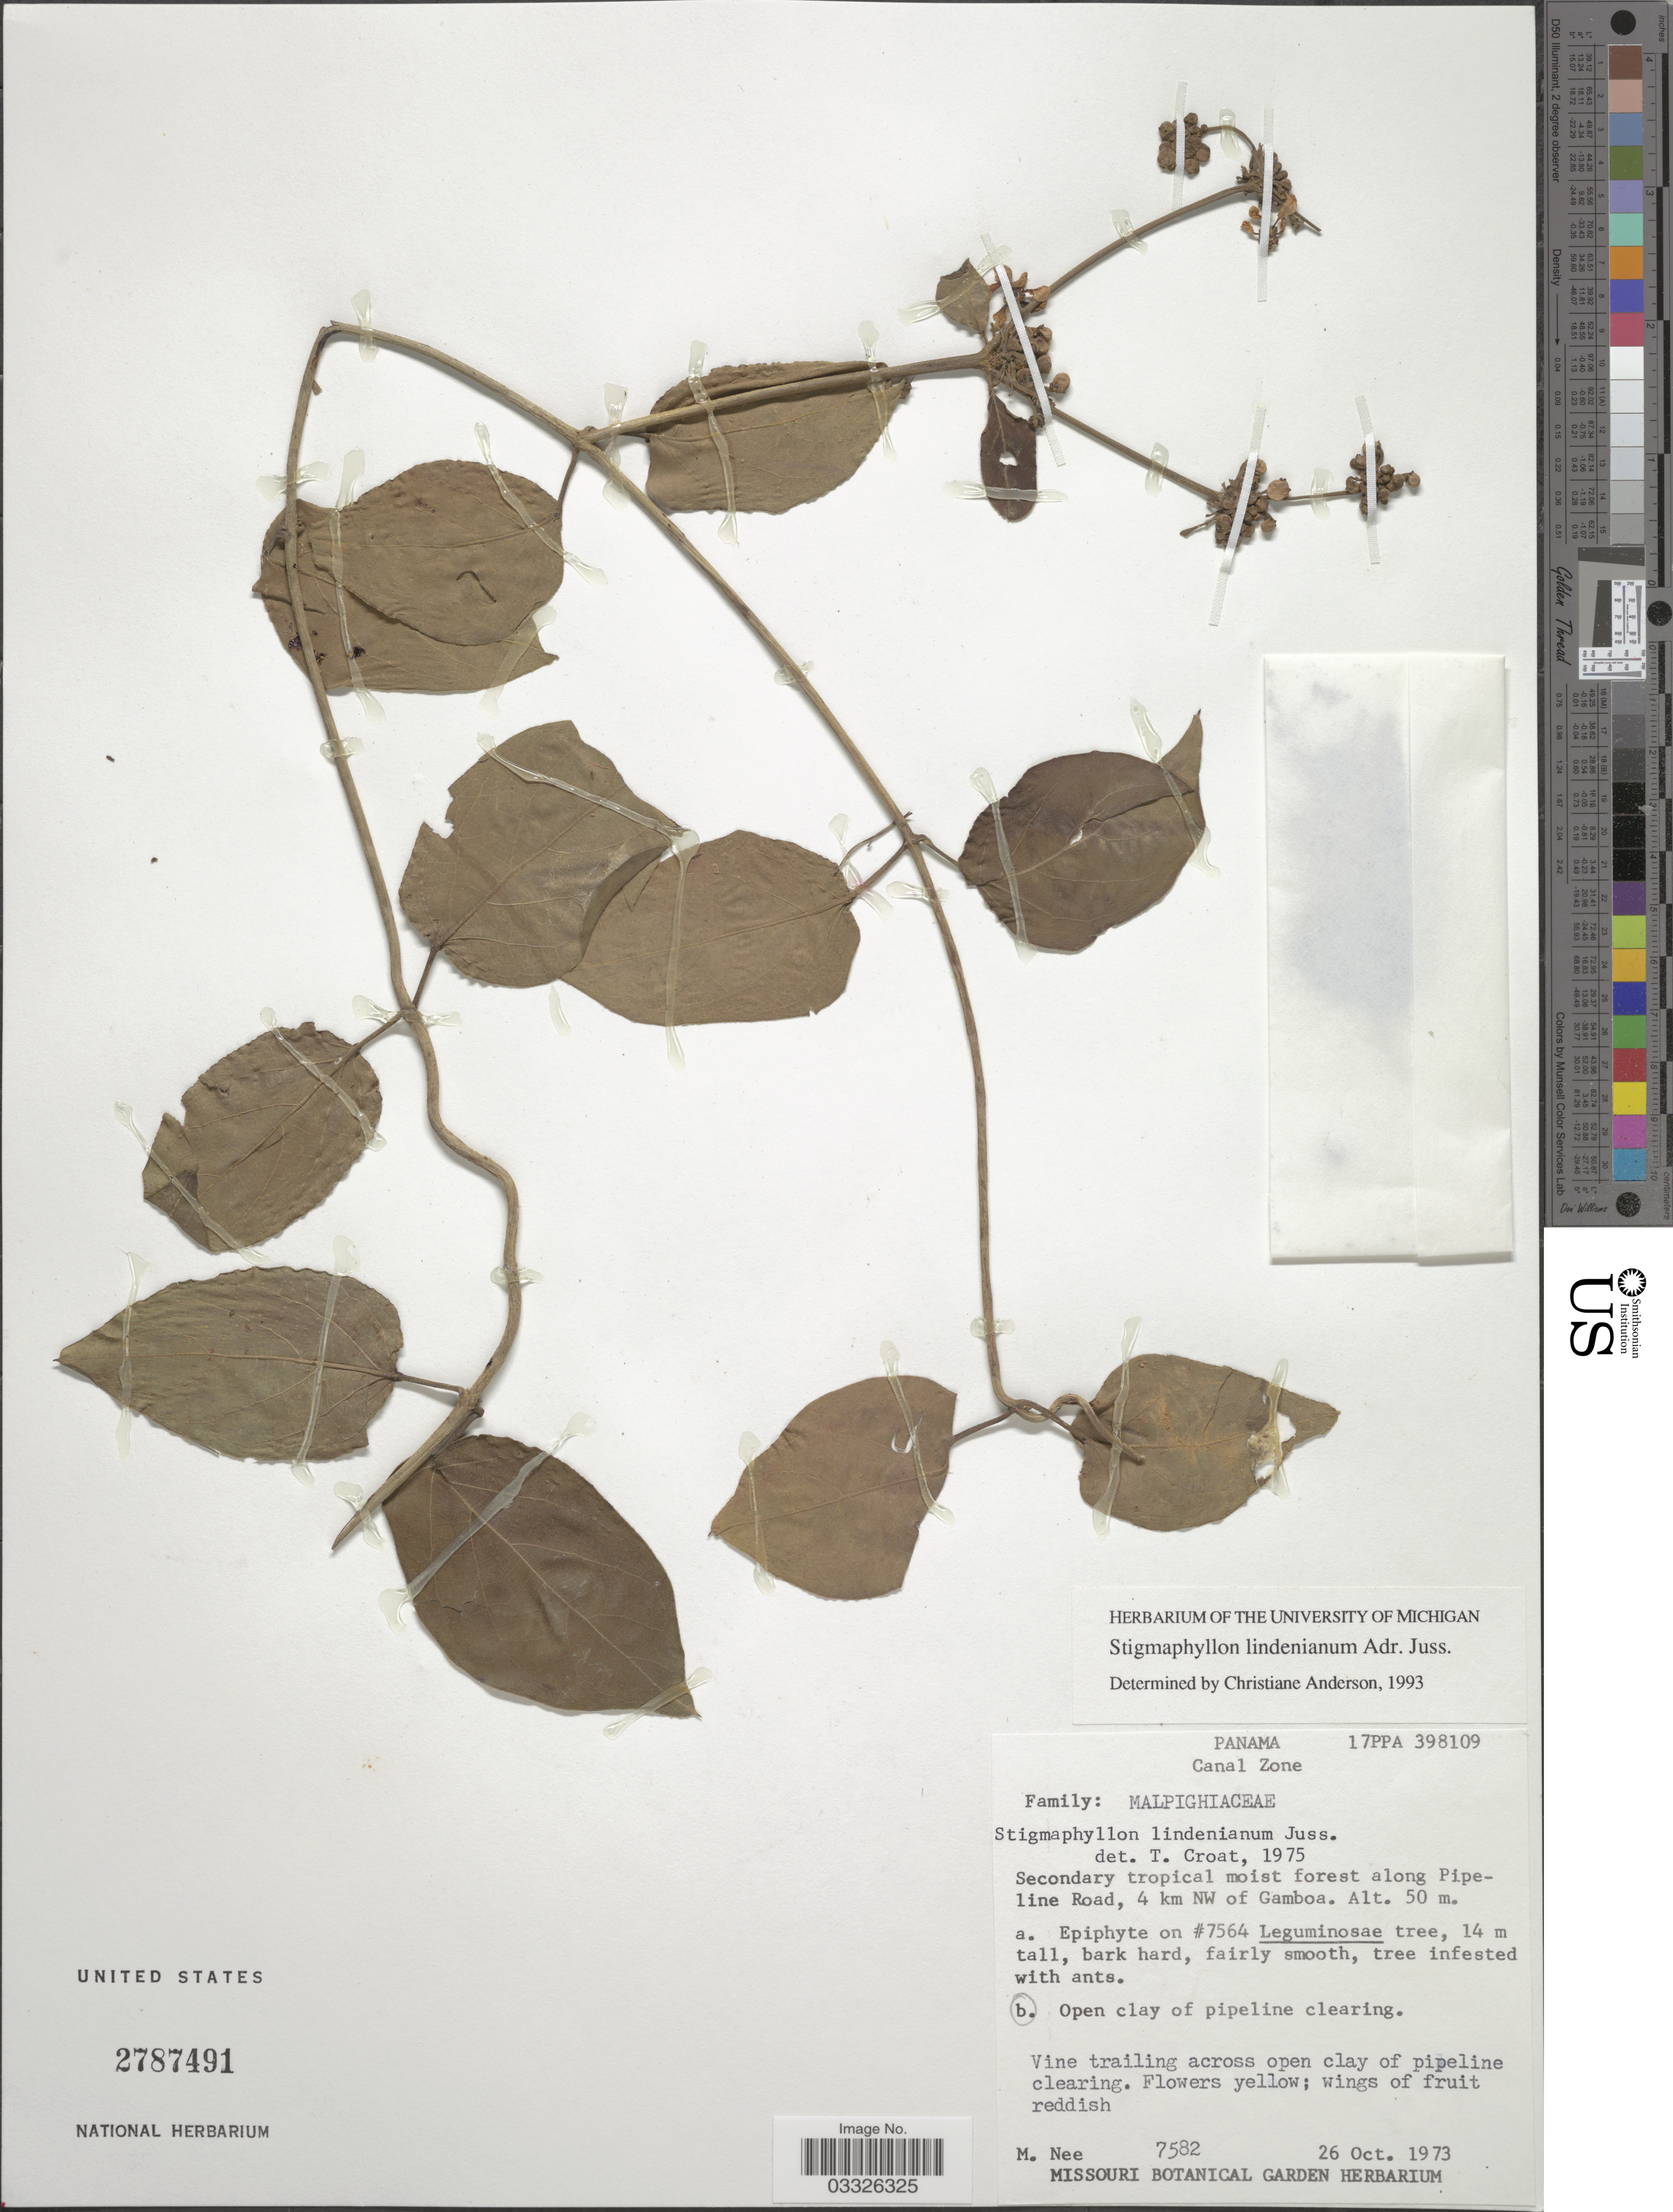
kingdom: Plantae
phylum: Tracheophyta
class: Magnoliopsida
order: Malpighiales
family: Malpighiaceae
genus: Stigmaphyllon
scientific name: Stigmaphyllon lindenianum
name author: A. Juss.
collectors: M. Nee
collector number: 7582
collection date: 1973-10-26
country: Panama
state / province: Colón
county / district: Canal Zone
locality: Canal Zone. Secondary tropical moist forest along Pipeline Road, 4 km NW of Gamboa.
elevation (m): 50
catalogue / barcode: US 2787491